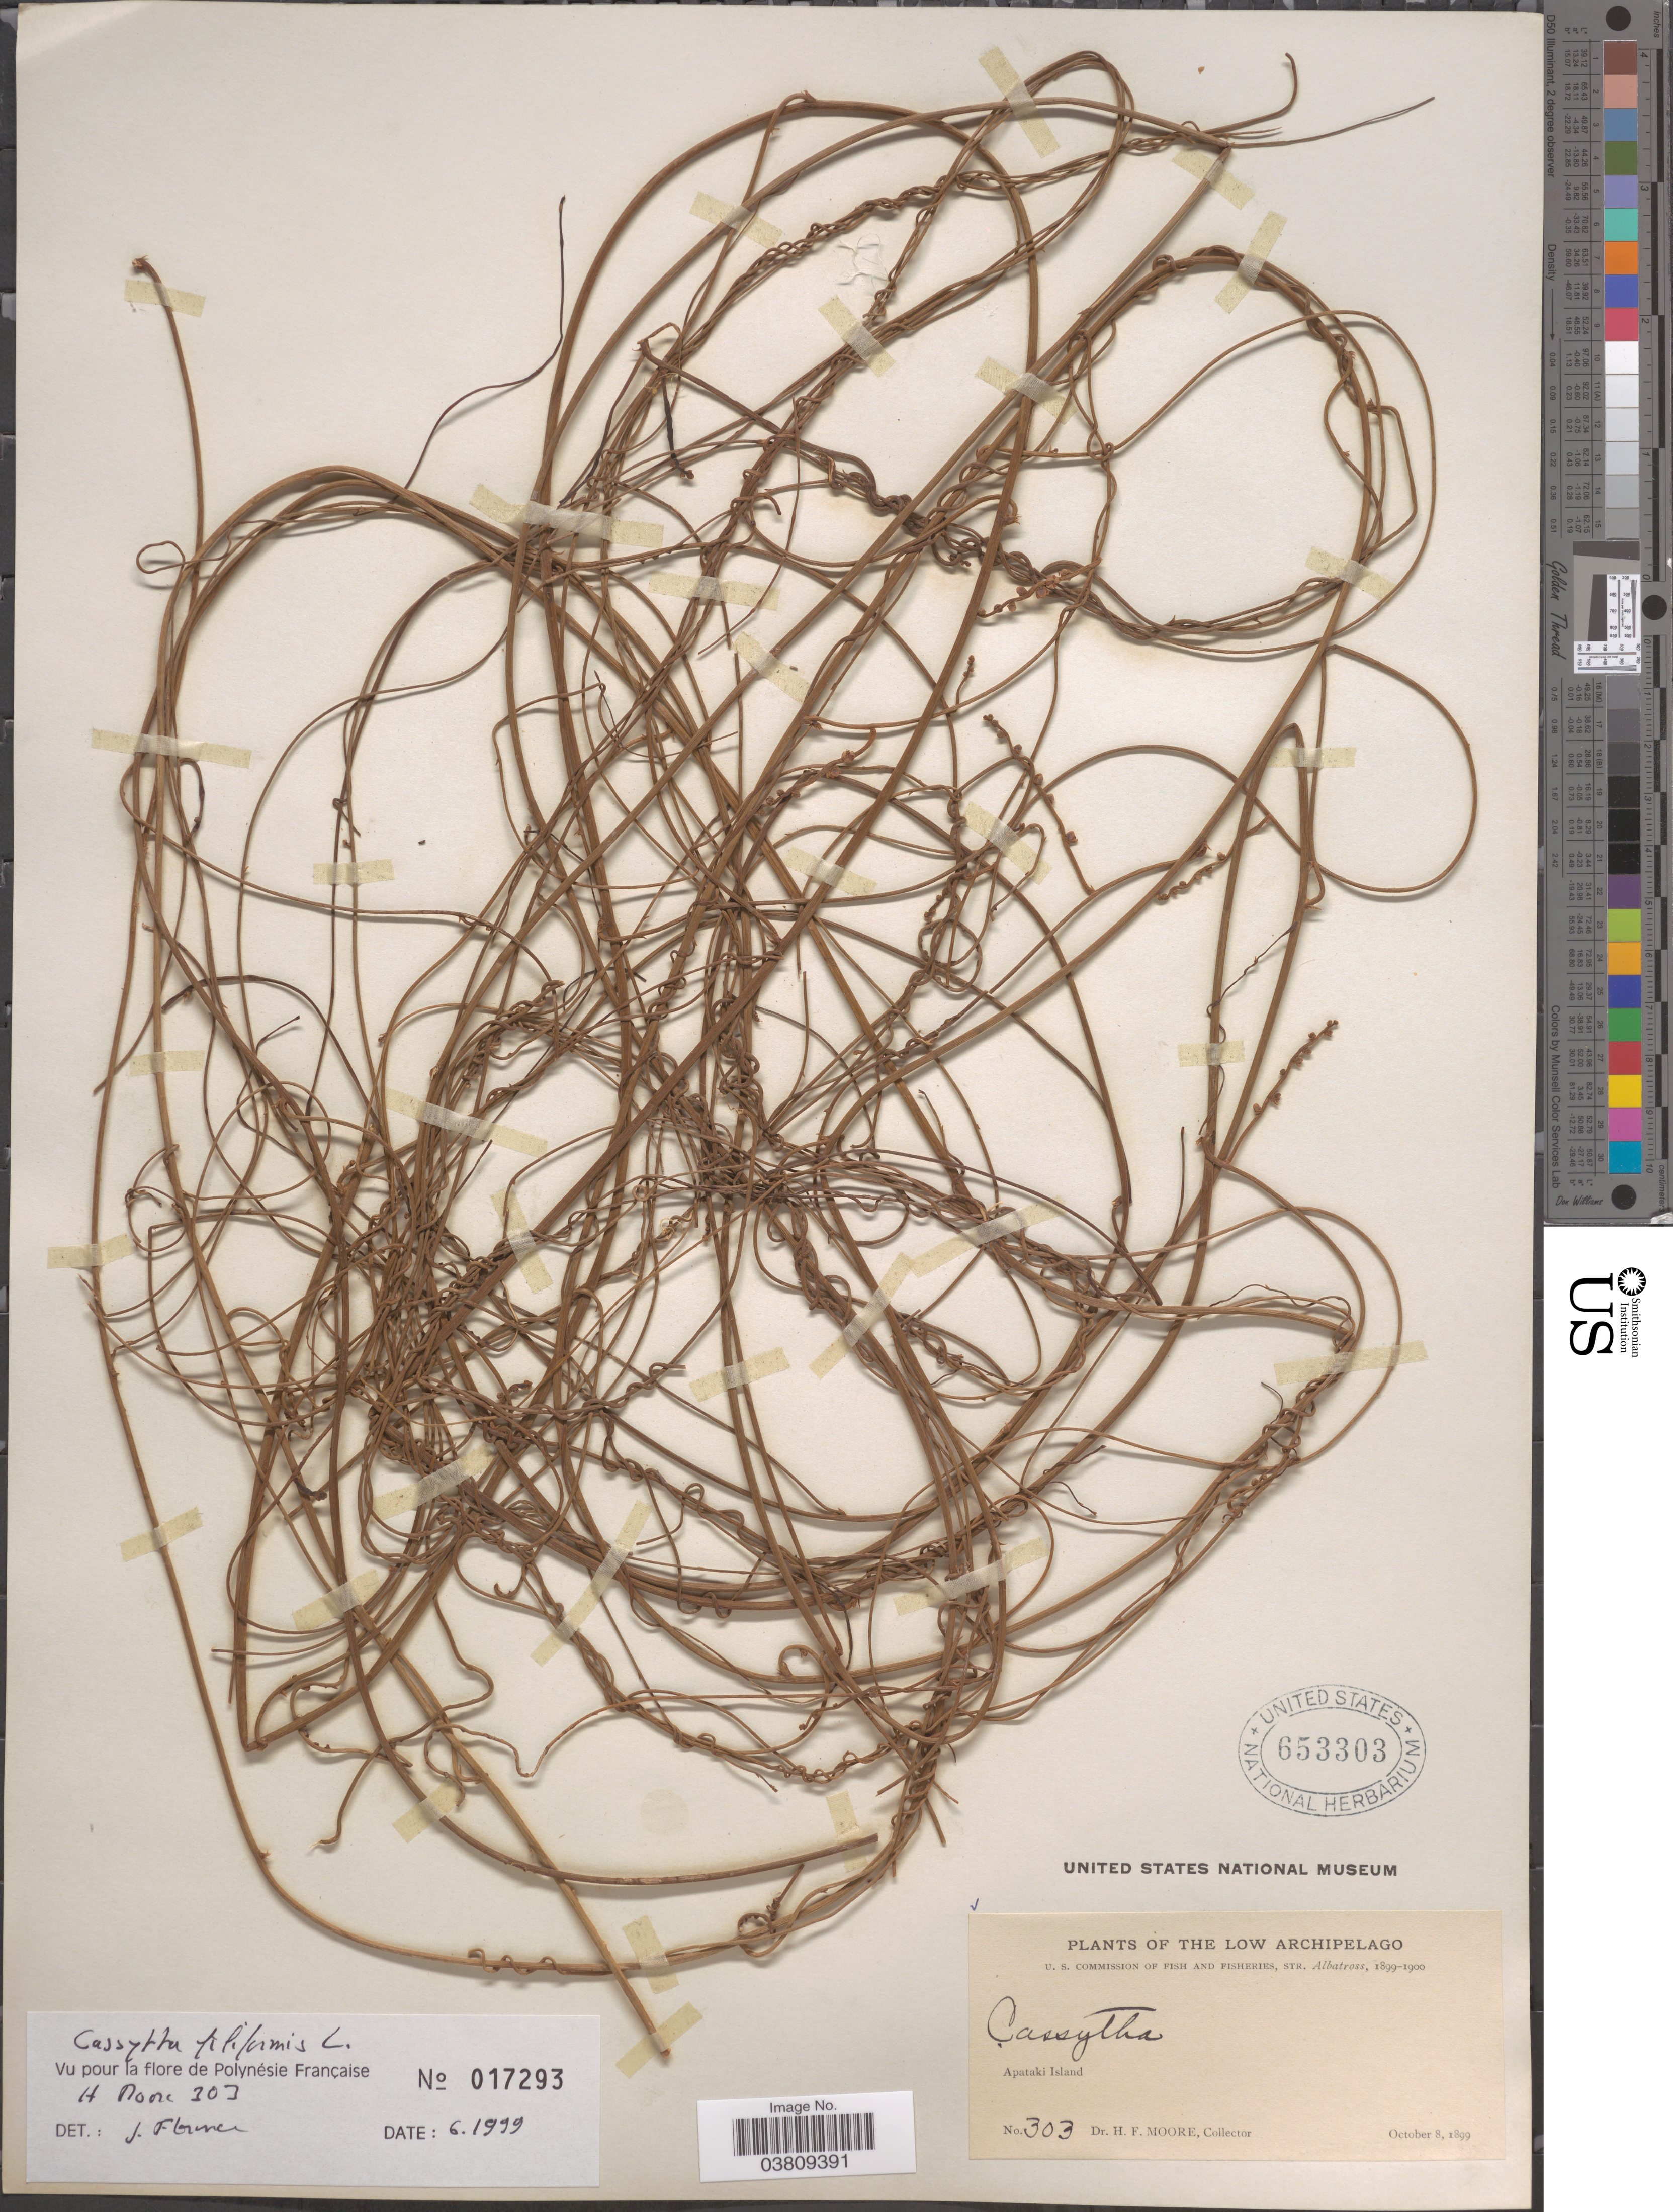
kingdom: Plantae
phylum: Tracheophyta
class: Magnoliopsida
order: Laurales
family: Lauraceae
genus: Cassytha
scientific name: Cassytha filiformis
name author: L.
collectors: H. F. Moore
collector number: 303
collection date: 1899-10-08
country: French Polynesia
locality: The Low Archipelago. Apataki Island.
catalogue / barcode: US 653303